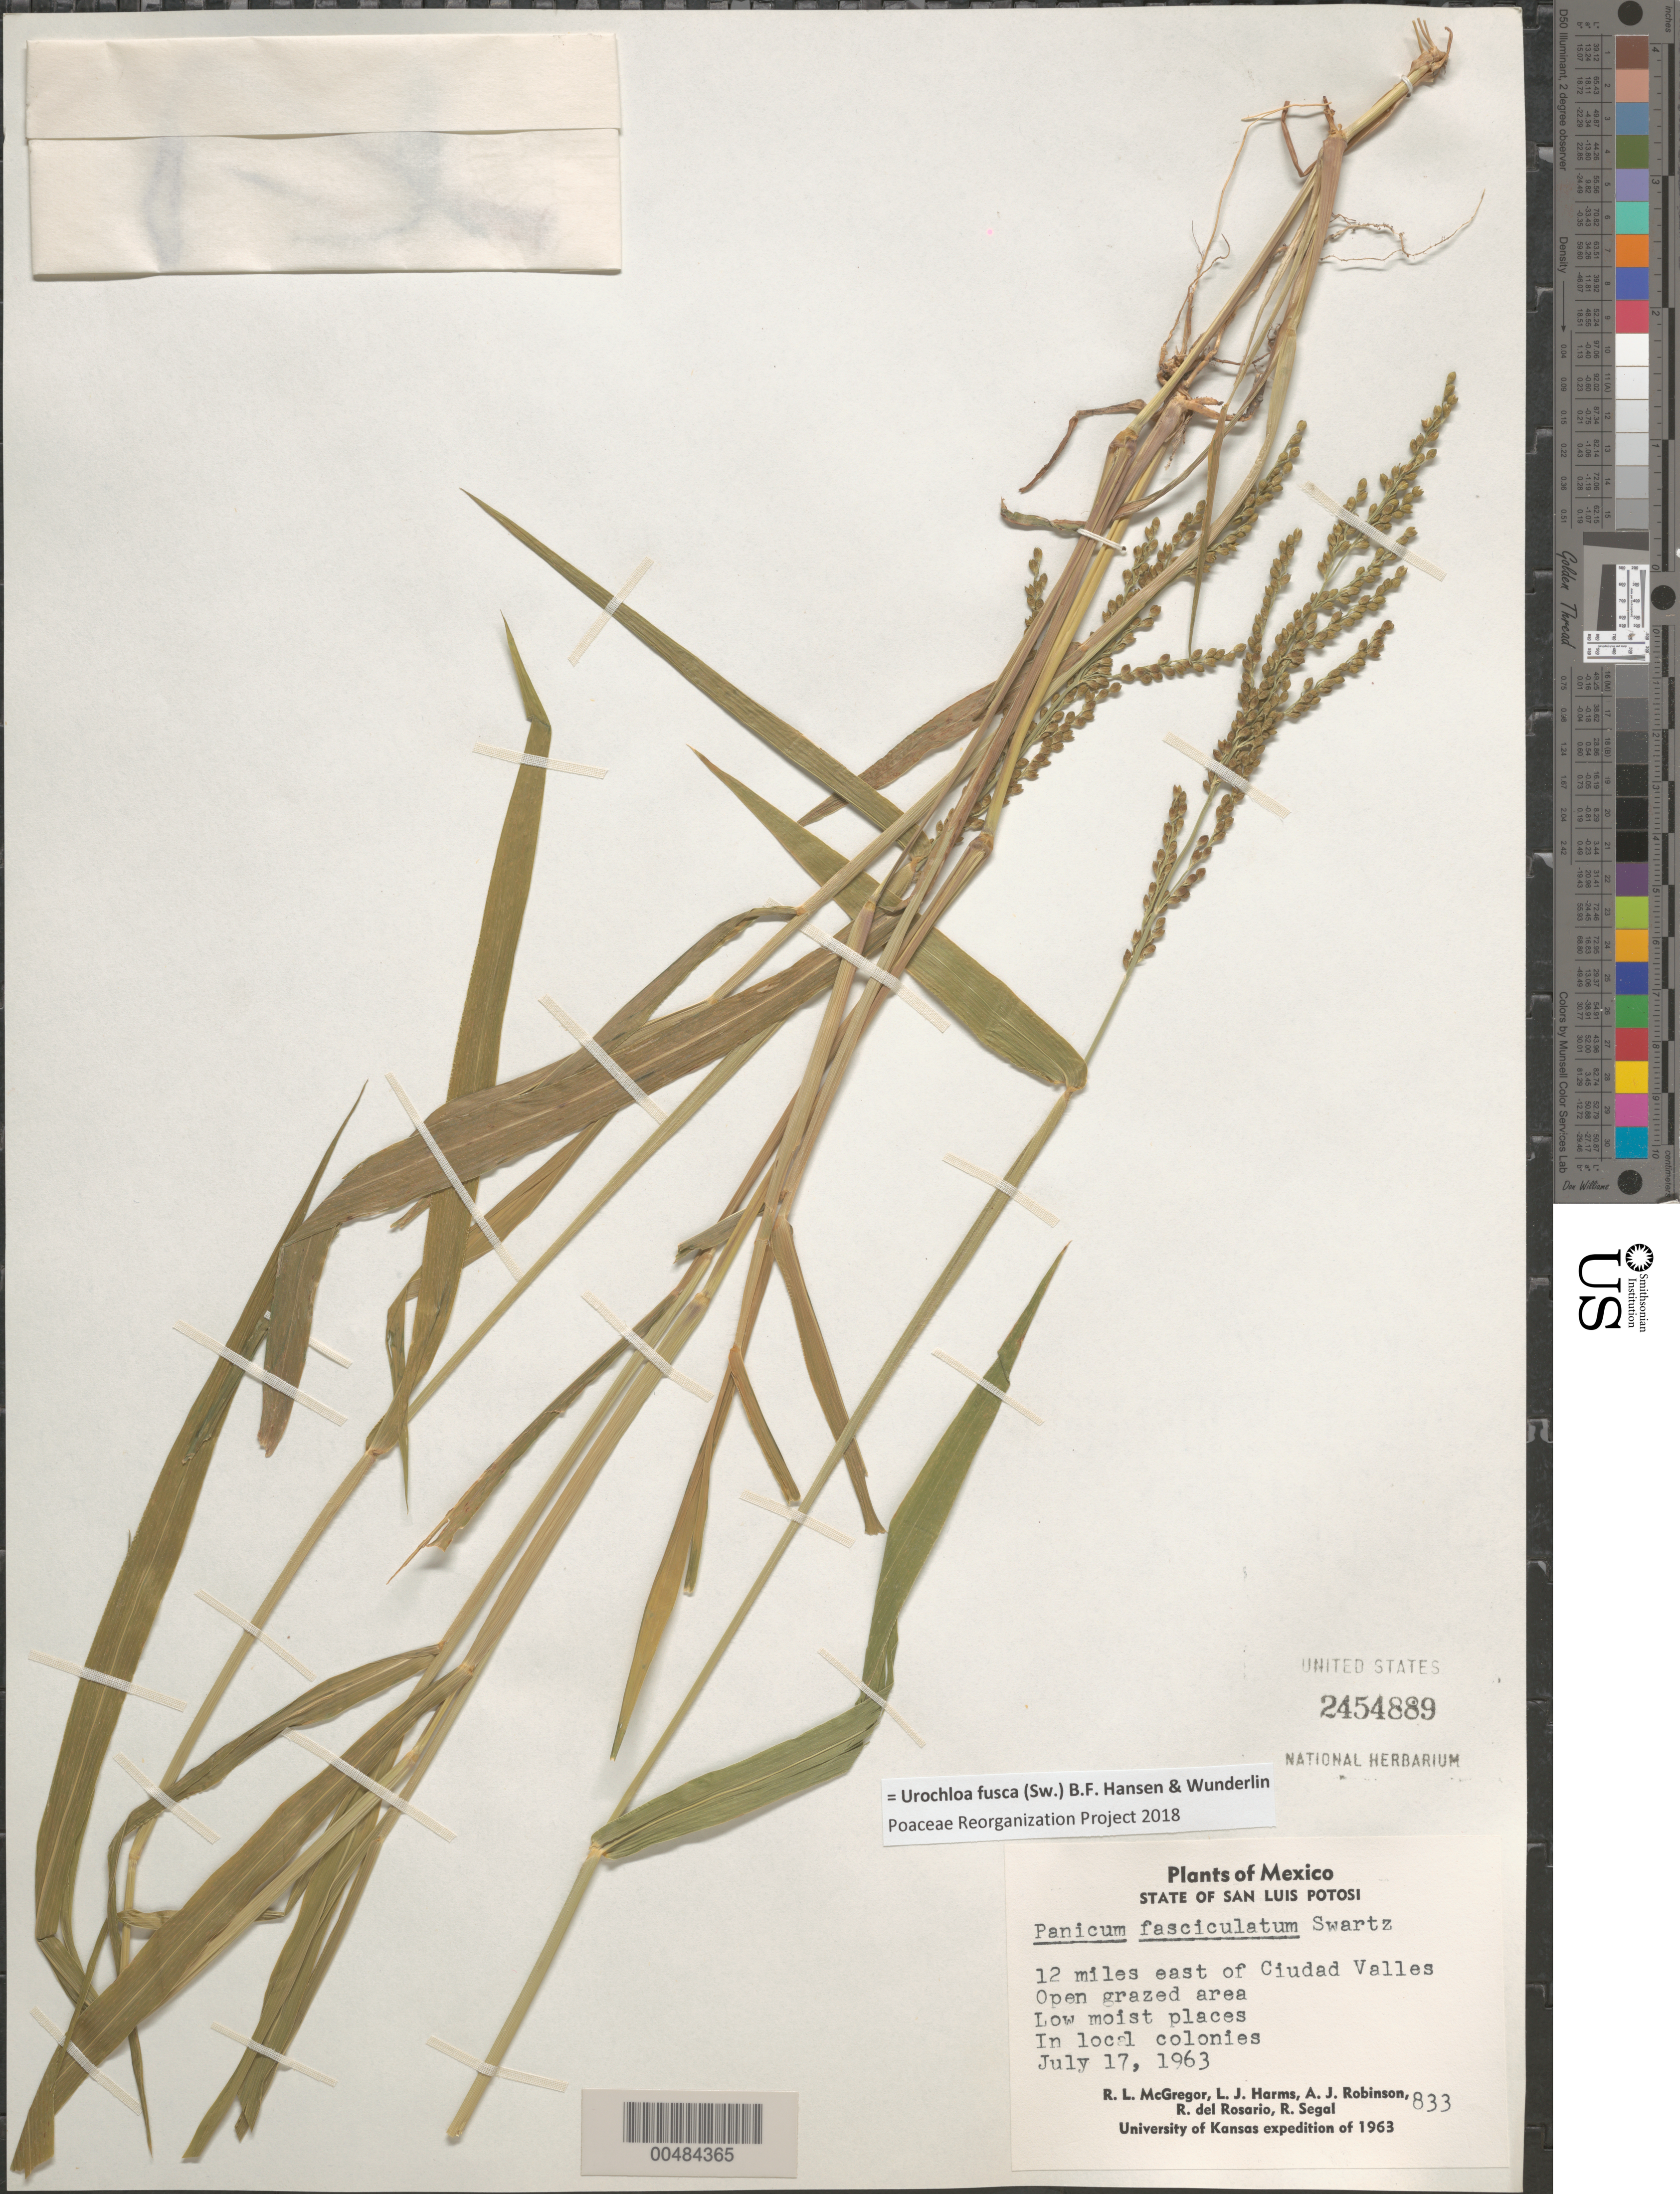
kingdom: Plantae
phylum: Tracheophyta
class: Liliopsida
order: Poales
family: Poaceae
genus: Brachiaria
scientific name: Brachiaria fasciculata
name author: (Sw.) Parodi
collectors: R. McGregor, L. Harms & A. J. Robinson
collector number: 833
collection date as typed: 17 Jul 1963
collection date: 1963-07-17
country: Mexico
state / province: San Luis Potosi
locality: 12 mi E of Ciudad Valles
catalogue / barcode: US 2454889